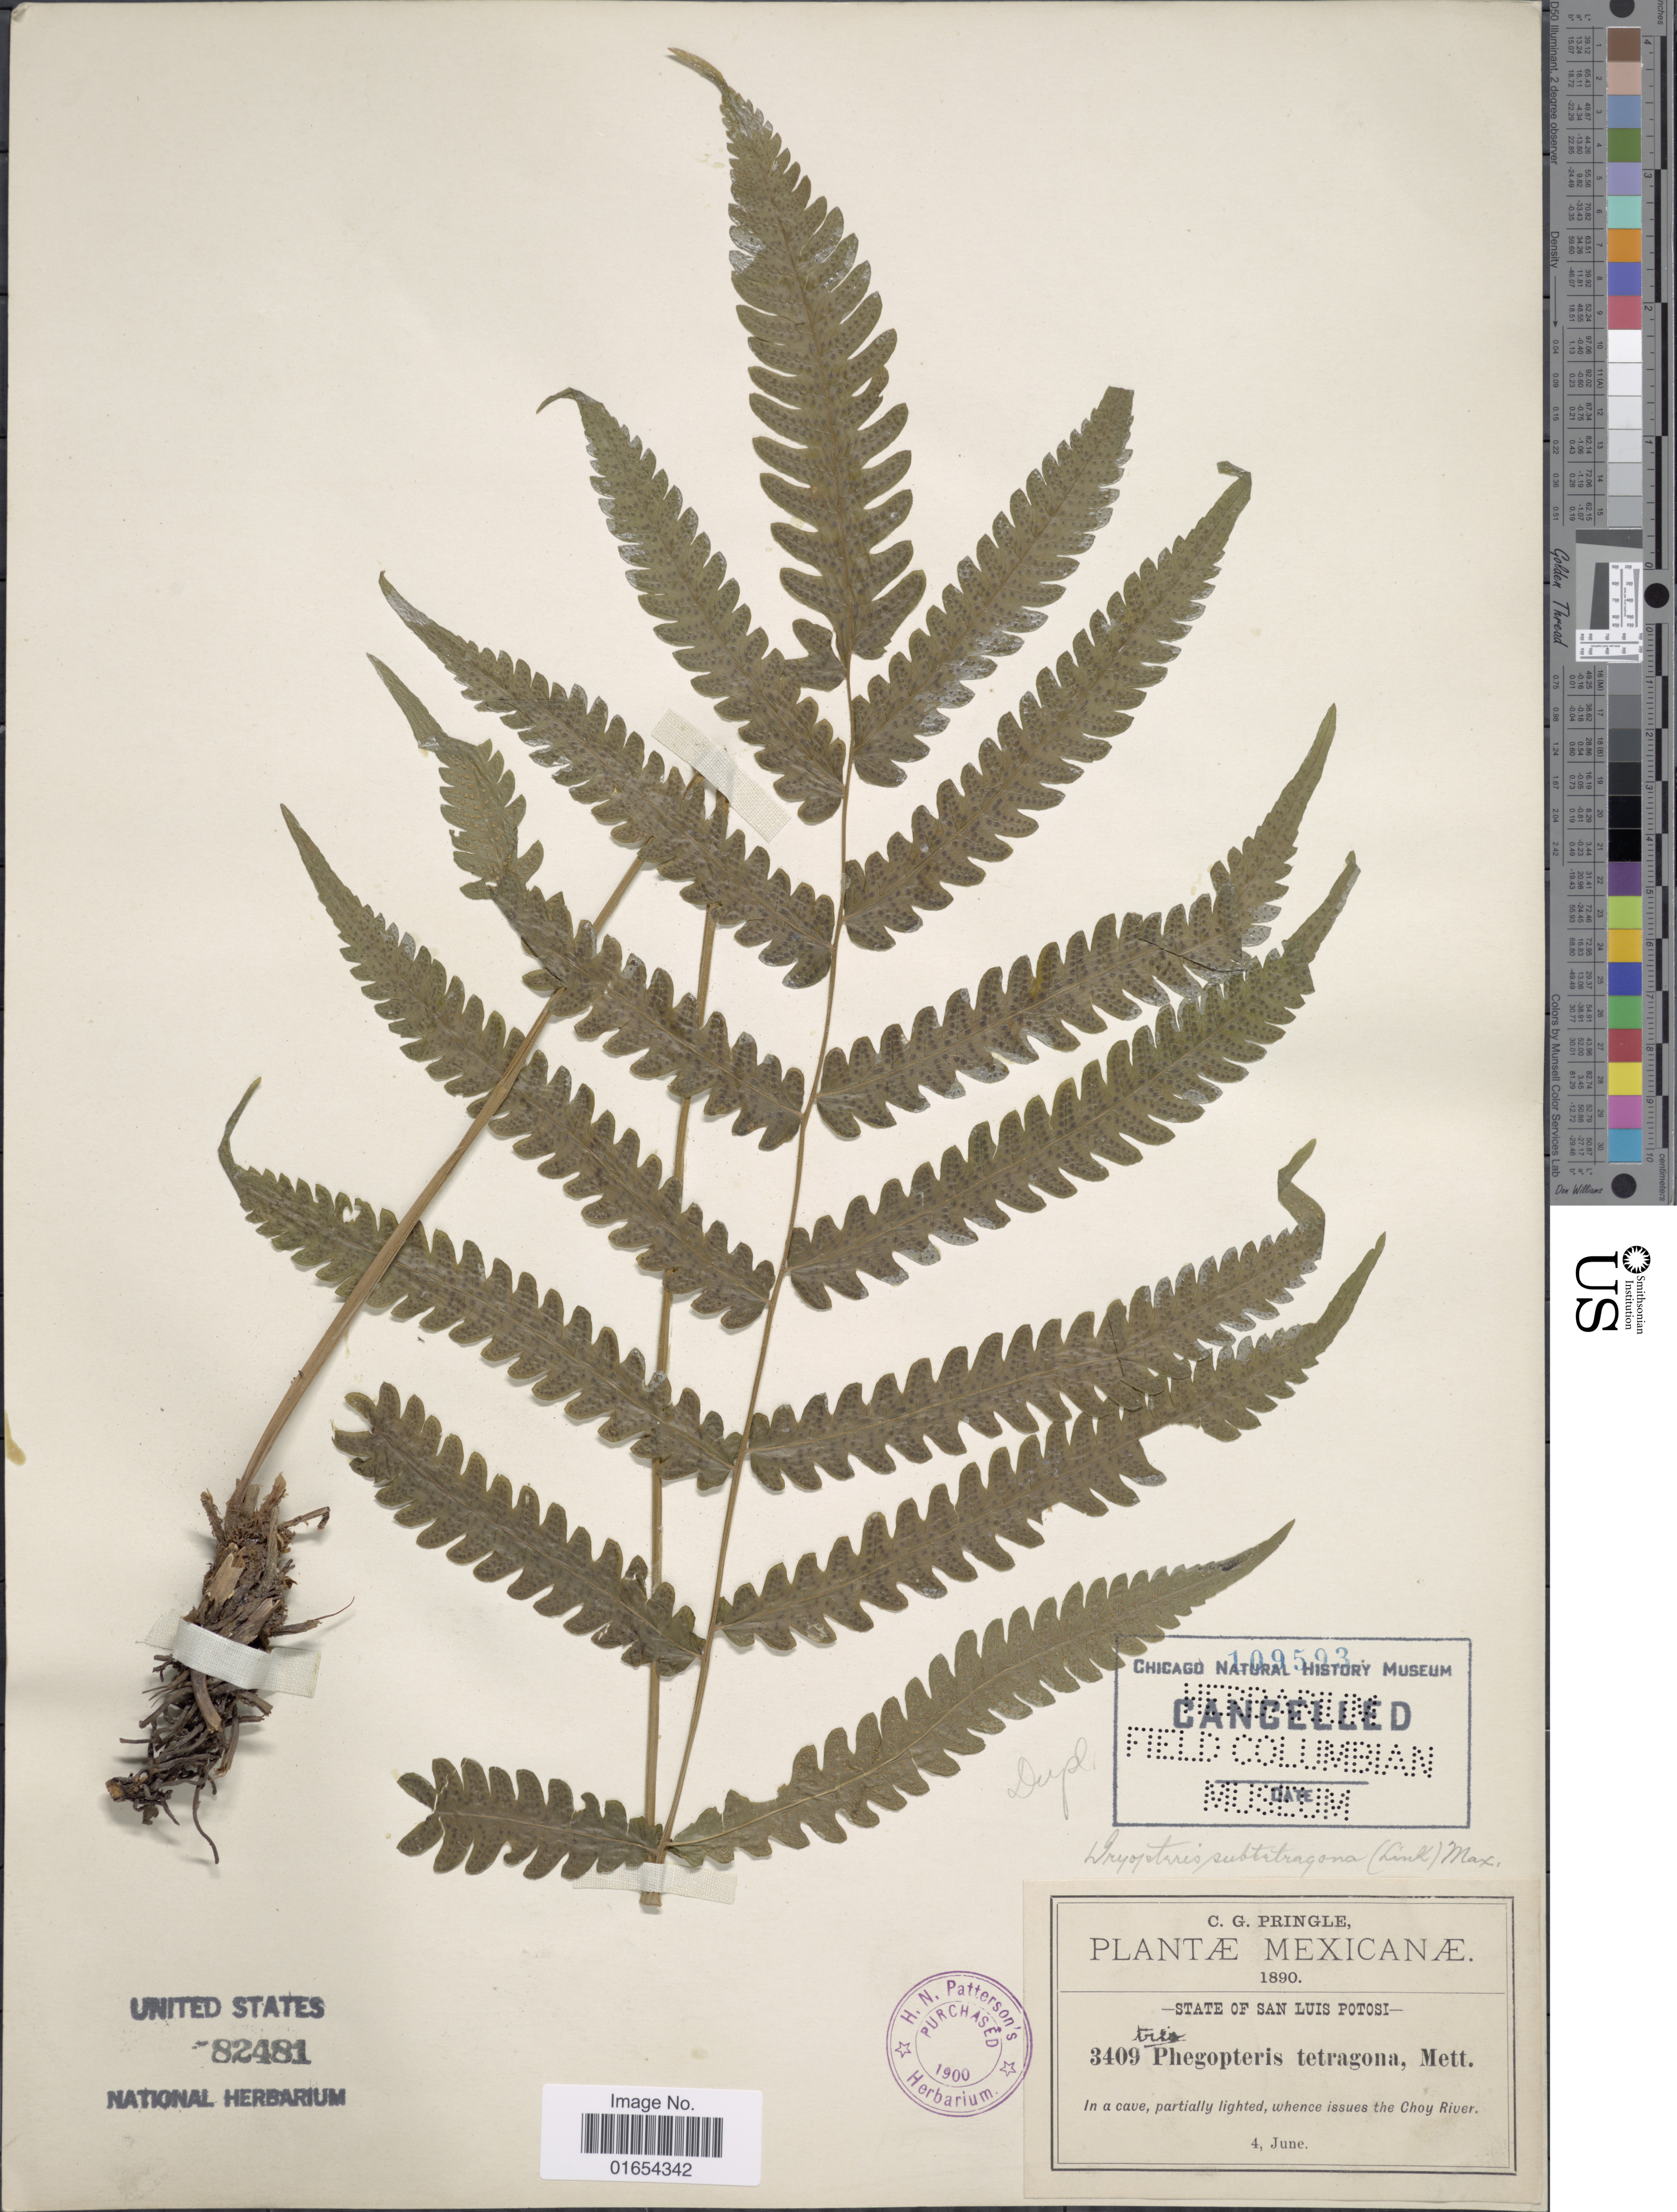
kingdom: Plantae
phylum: Tracheophyta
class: Polypodiopsida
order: Polypodiales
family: Thelypteridaceae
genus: Goniopteris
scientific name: Goniopteris tetragona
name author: (C. Presl) Sw.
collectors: C. G. Pringle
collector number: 3409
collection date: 1890-06-04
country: Mexico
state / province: San Luis Potosí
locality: In a cave, partially lighted, whence issues the Choy River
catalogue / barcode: US 82481